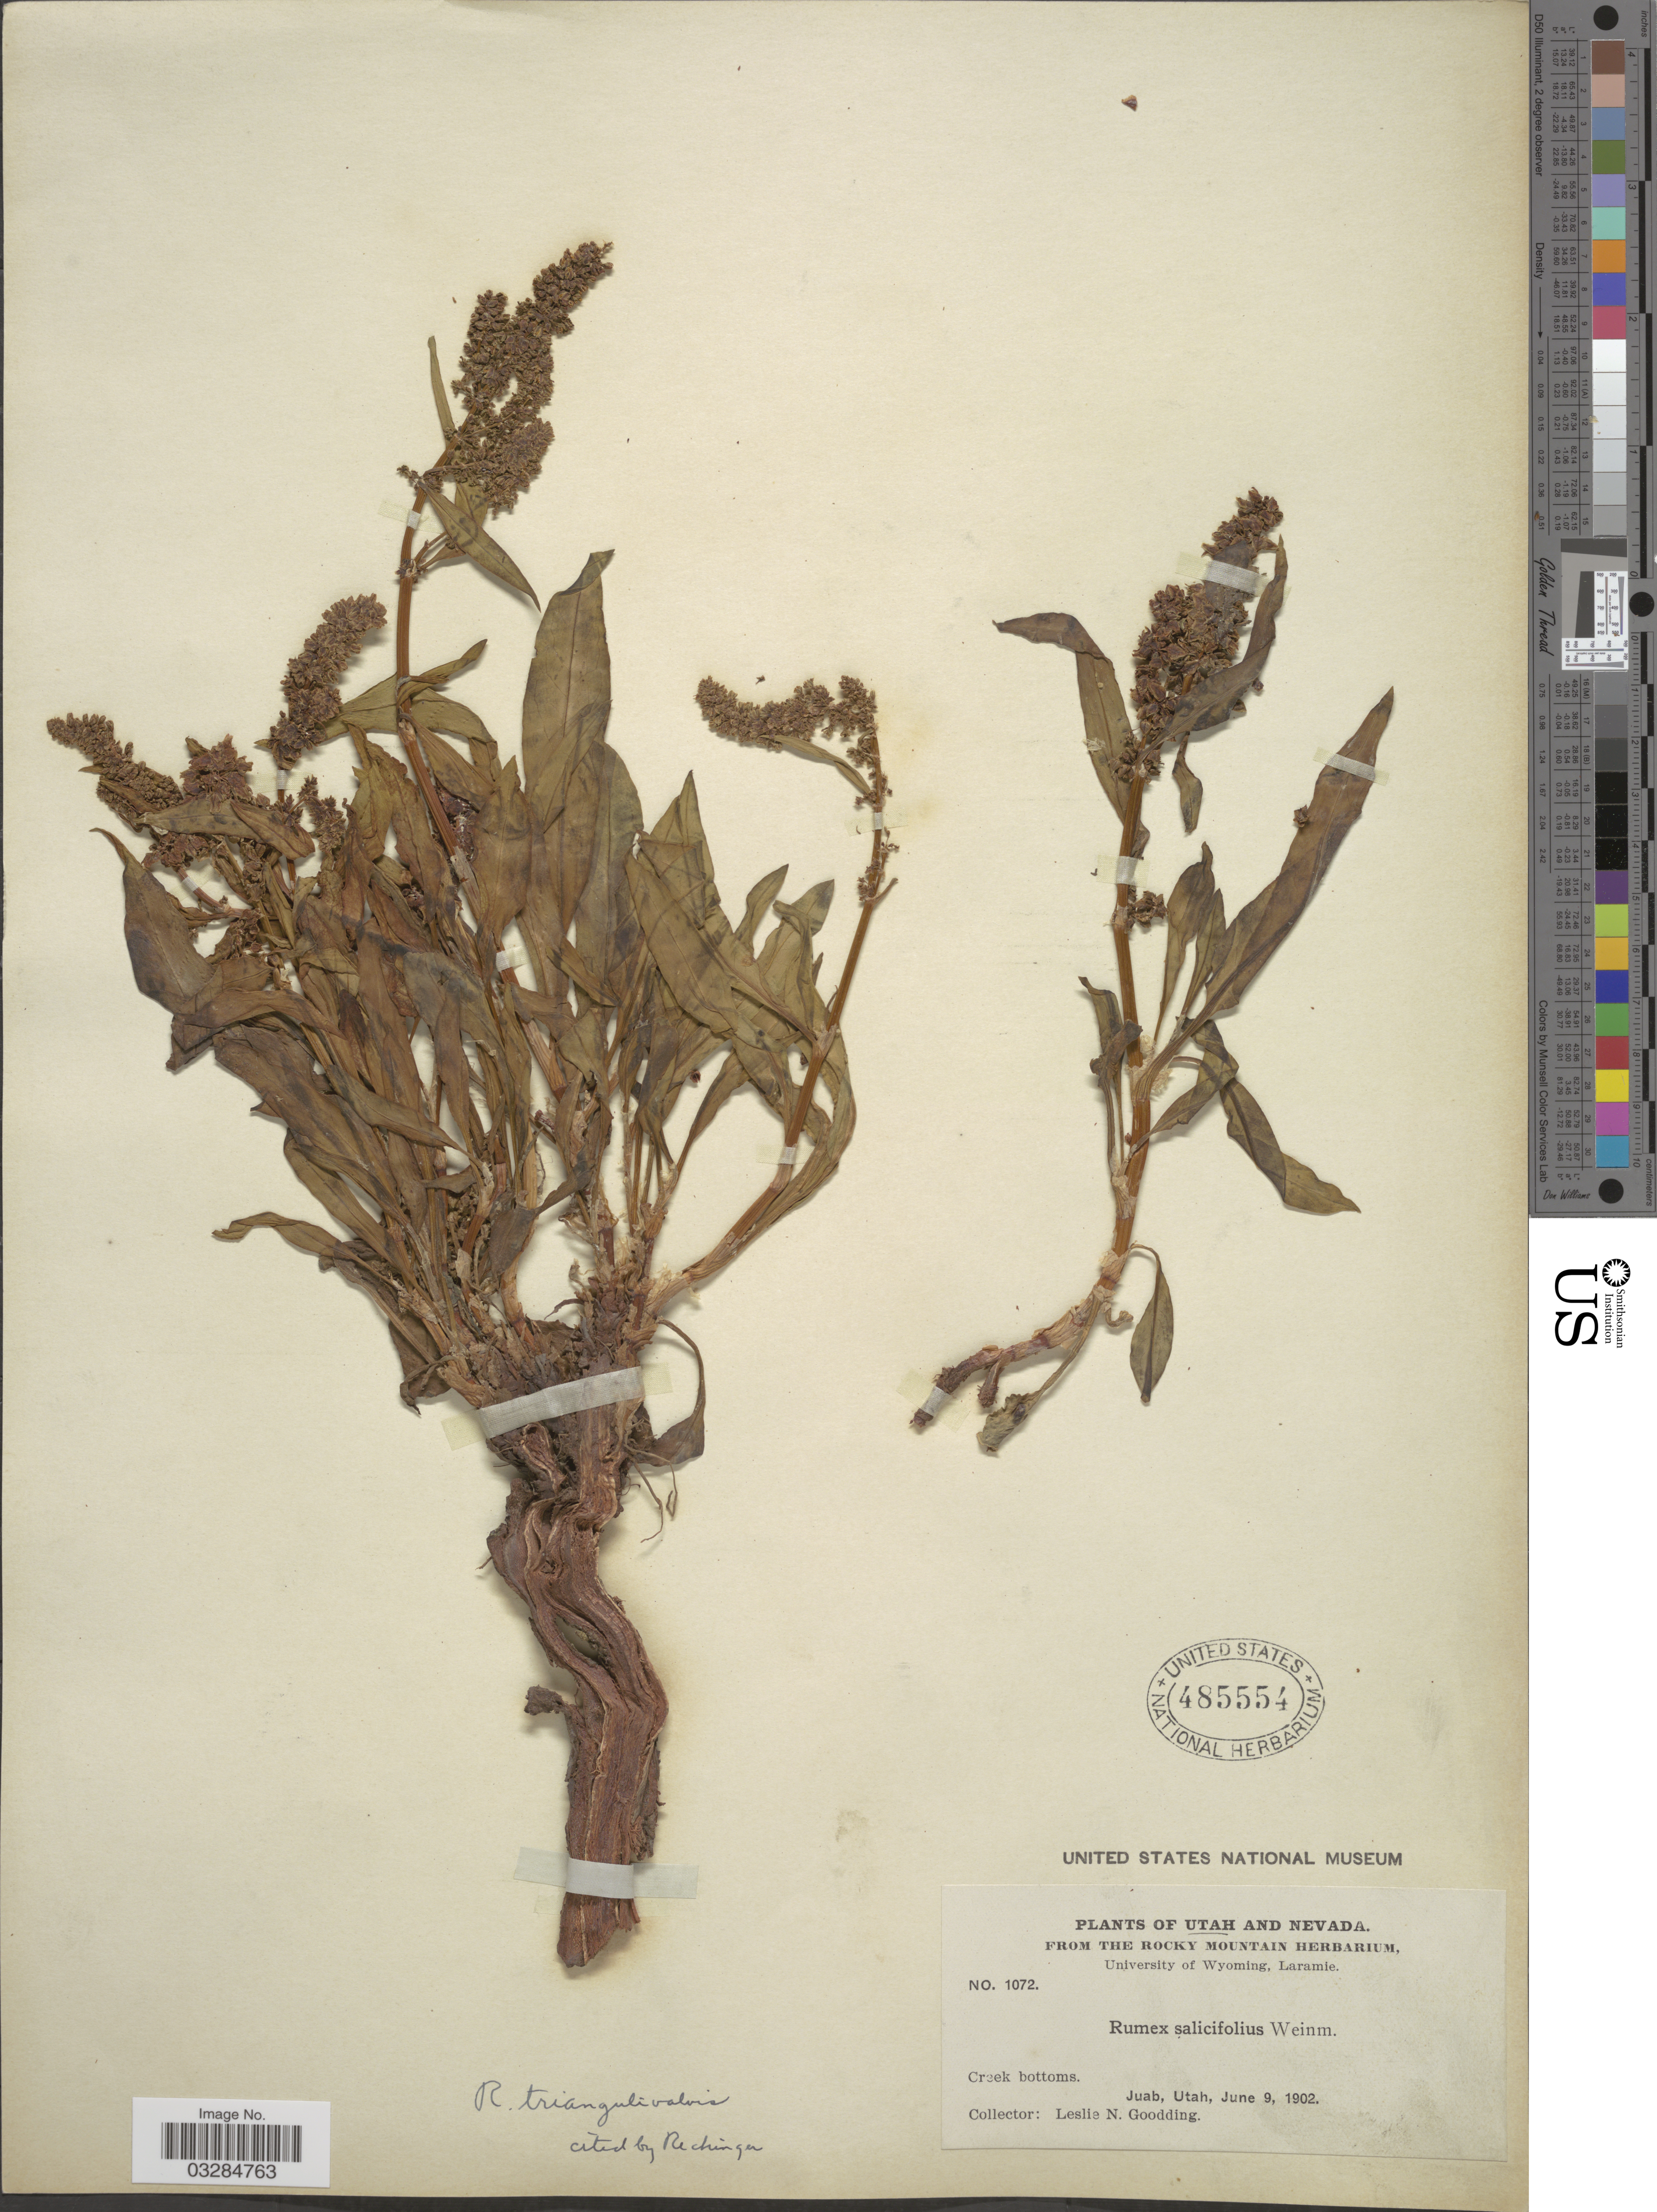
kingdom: Plantae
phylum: Tracheophyta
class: Magnoliopsida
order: Caryophyllales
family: Polygonaceae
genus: Rumex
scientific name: Rumex triangulivalvis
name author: (Danser) Rech. f.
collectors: L. N. Goodding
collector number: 1072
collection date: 1902-06-09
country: United States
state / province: Utah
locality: Juab.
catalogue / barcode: US 485554